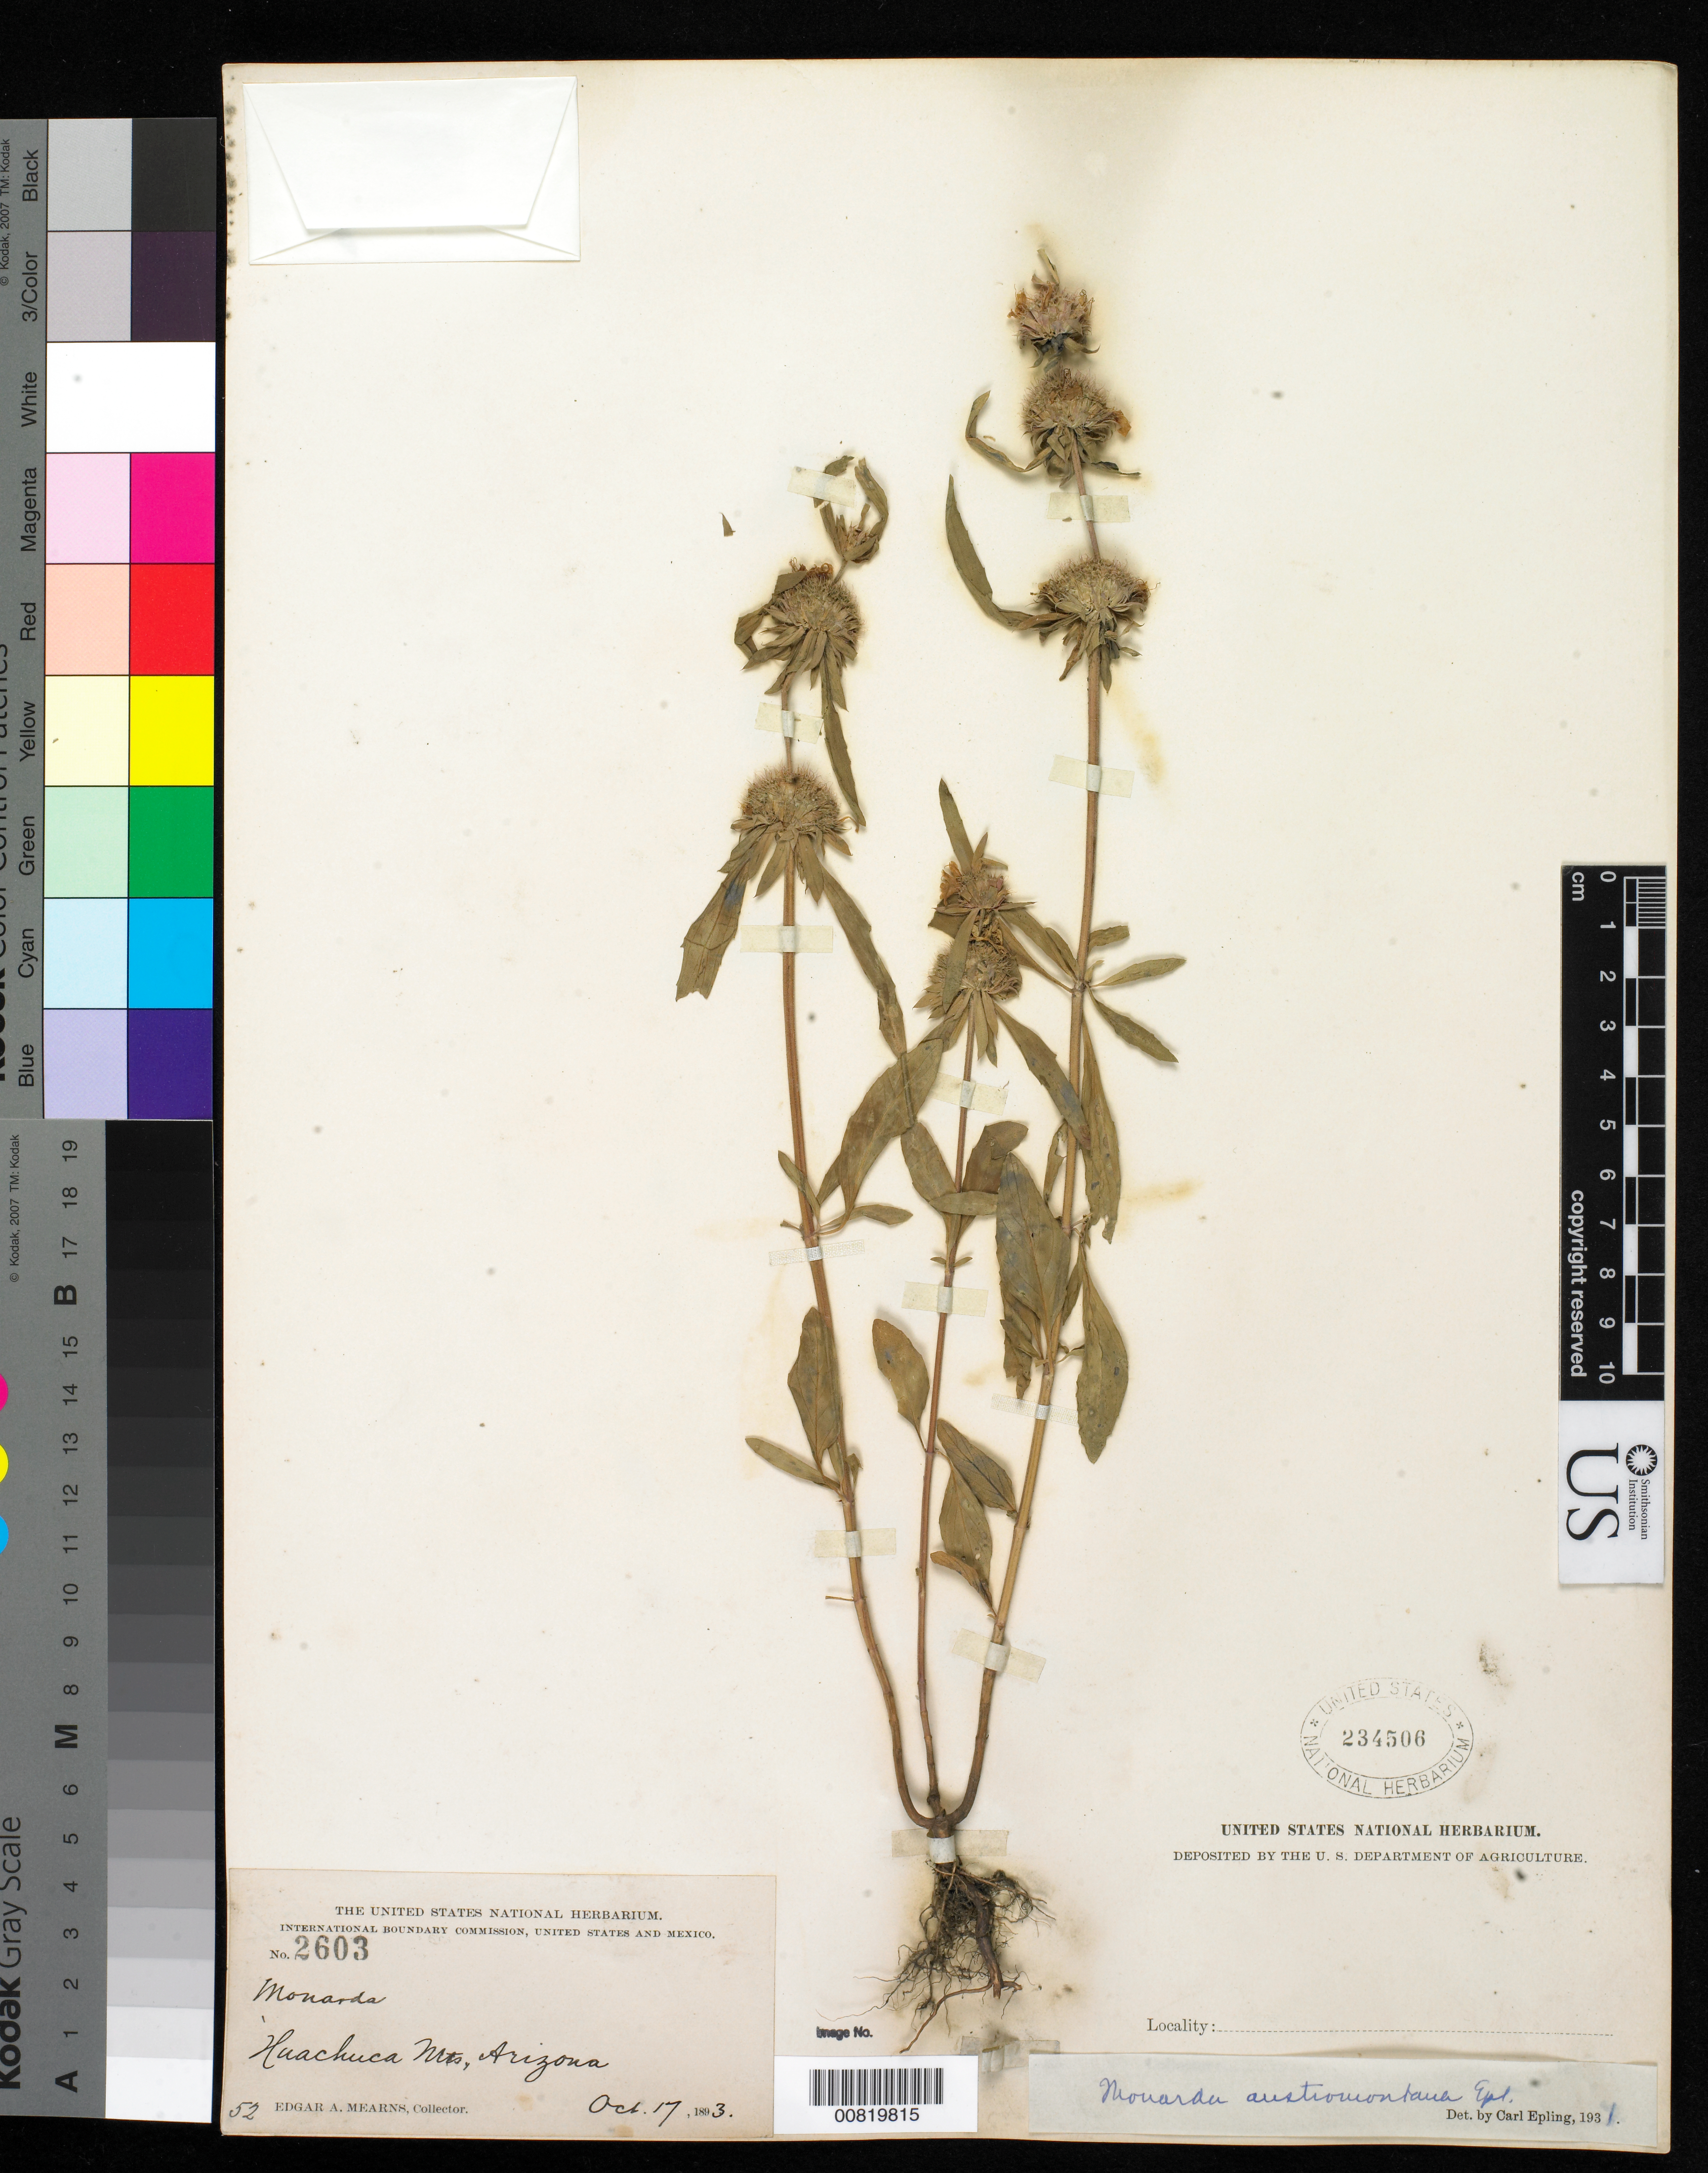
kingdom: Plantae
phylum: Tracheophyta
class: Magnoliopsida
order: Lamiales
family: Lamiaceae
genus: Monarda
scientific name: Monarda austromontana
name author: Epling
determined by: Epling, C. C.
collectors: E. A. Mearns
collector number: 2603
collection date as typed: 17 Oct 1893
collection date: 1893-10-17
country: United States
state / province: Arizona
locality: Huachuca Mts.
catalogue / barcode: US 234506